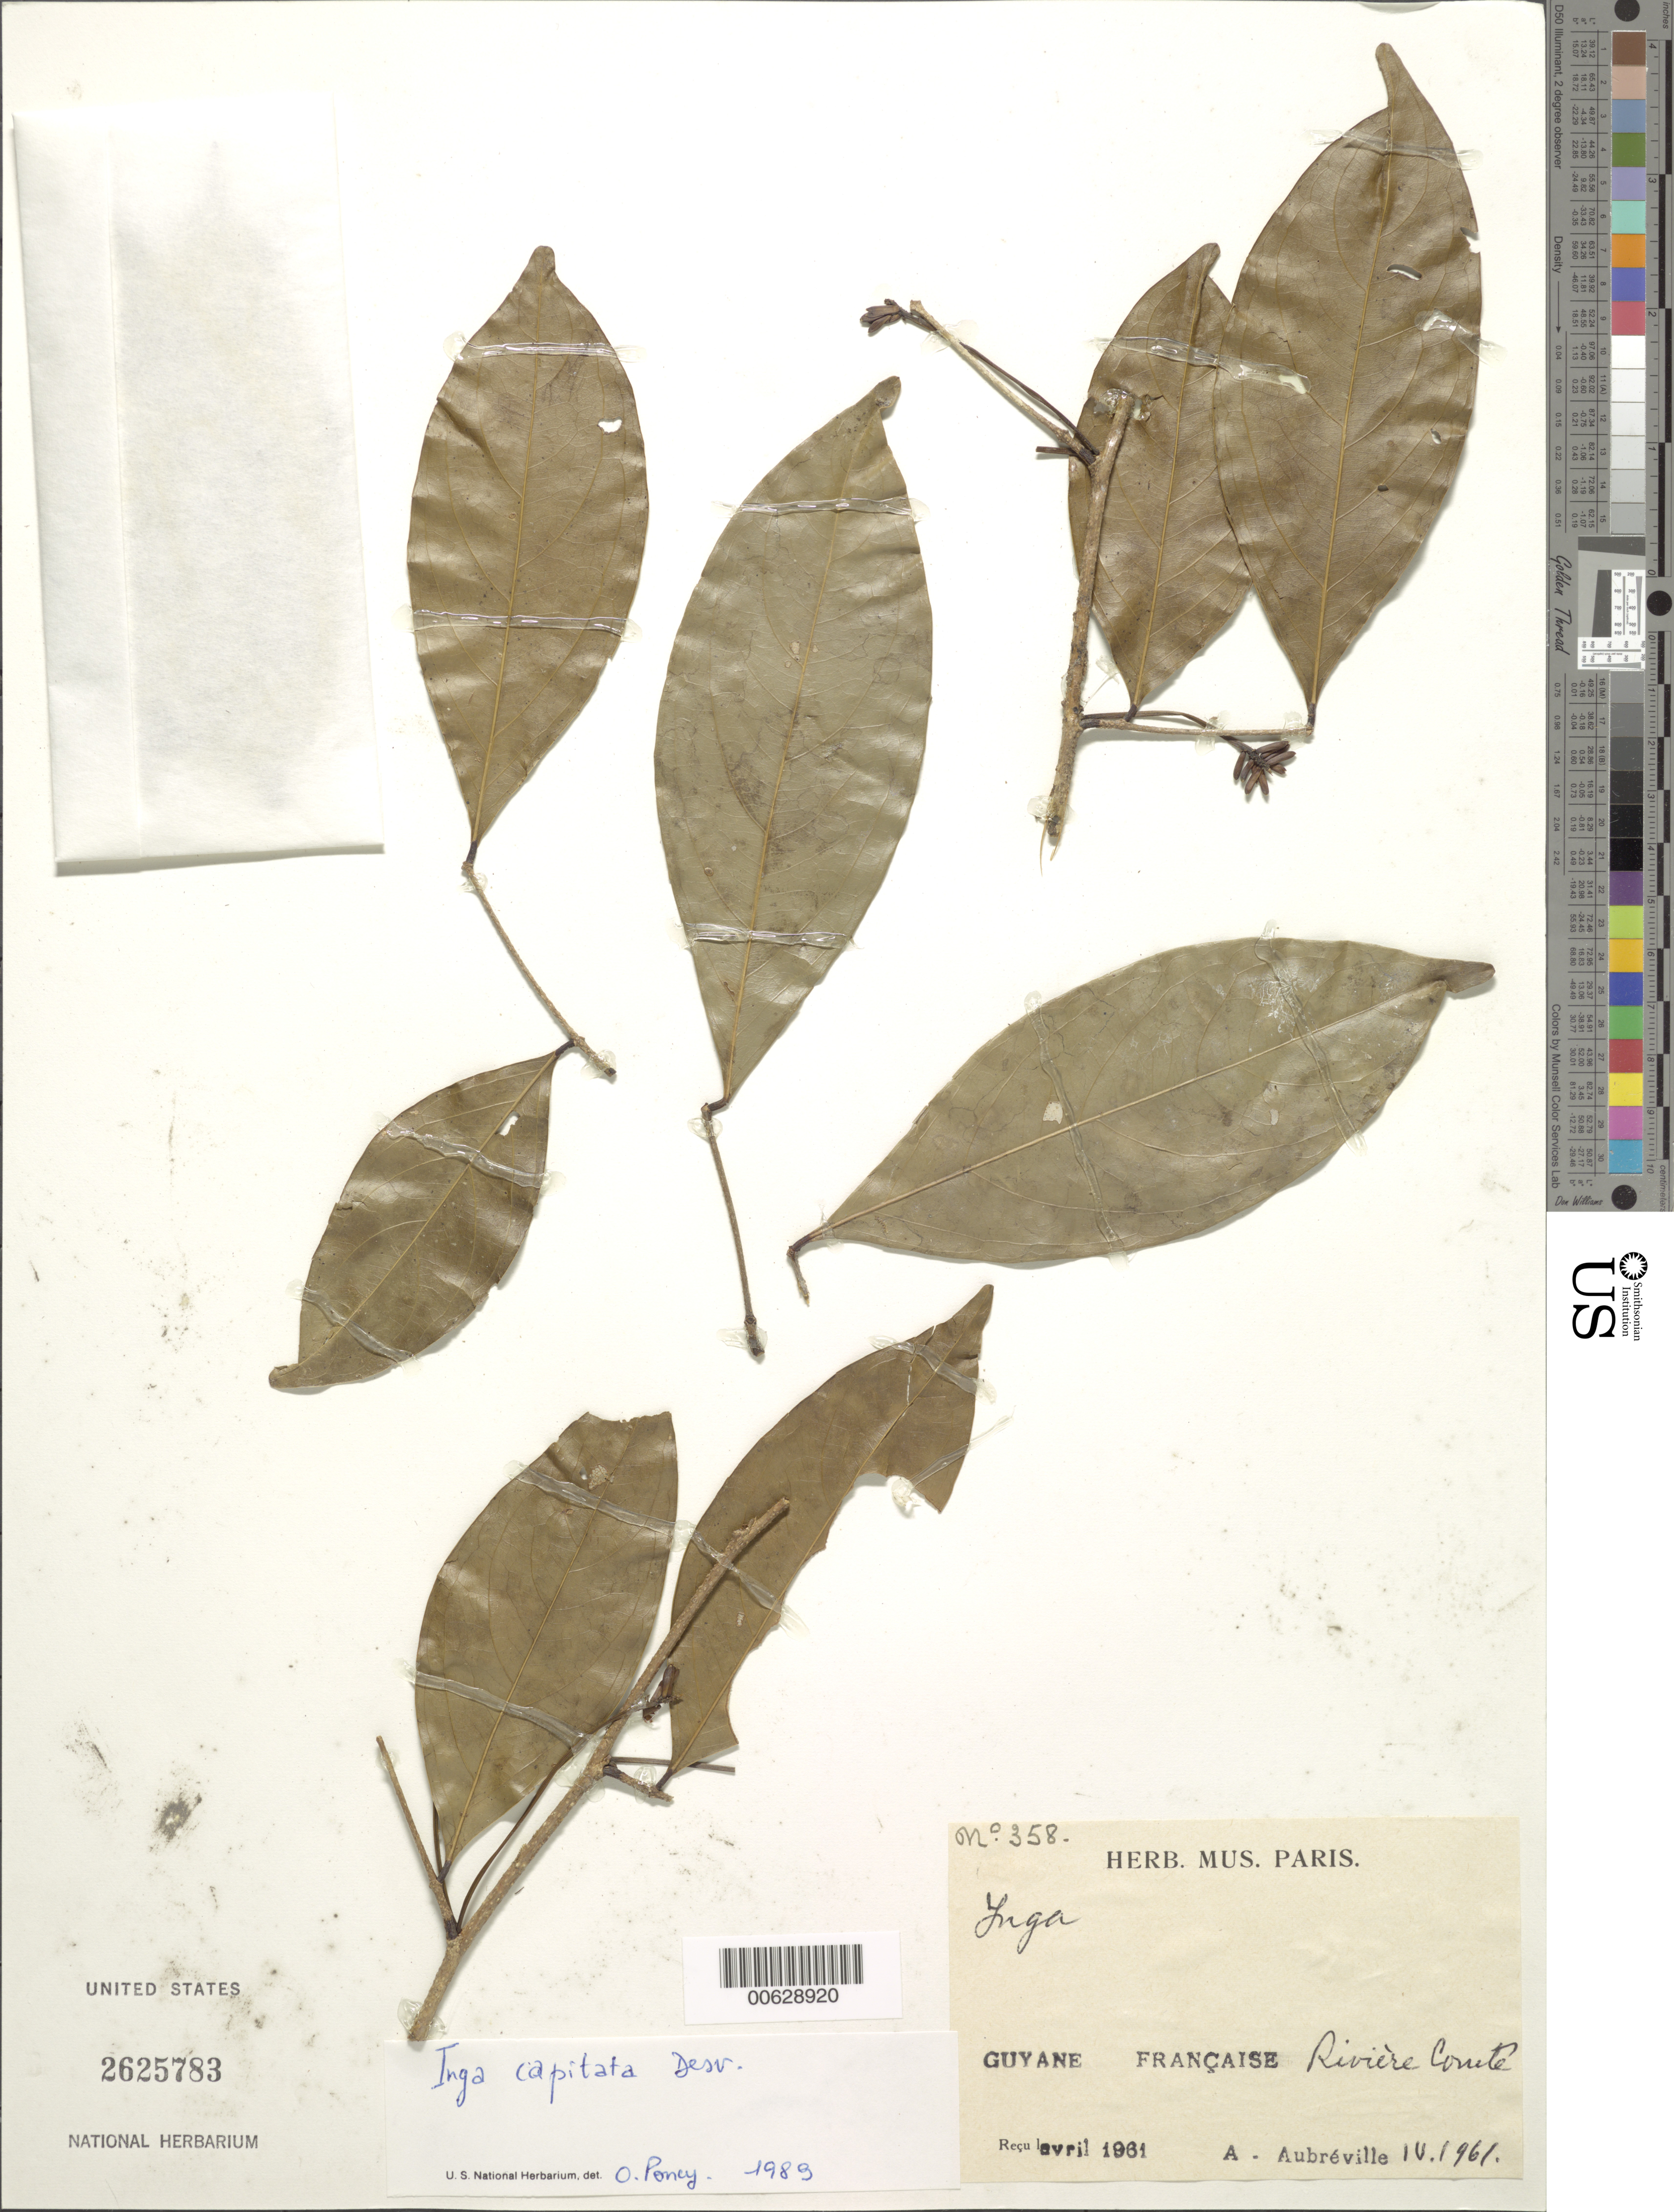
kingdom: Plantae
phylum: Tracheophyta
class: Magnoliopsida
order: Fabales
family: Fabaceae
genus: Inga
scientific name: Inga capitata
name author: Desv.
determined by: Poncy, O.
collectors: A. Aubréville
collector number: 358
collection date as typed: Apr-61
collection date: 1961-04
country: French Guiana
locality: Rivière Comté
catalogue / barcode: US 2625783